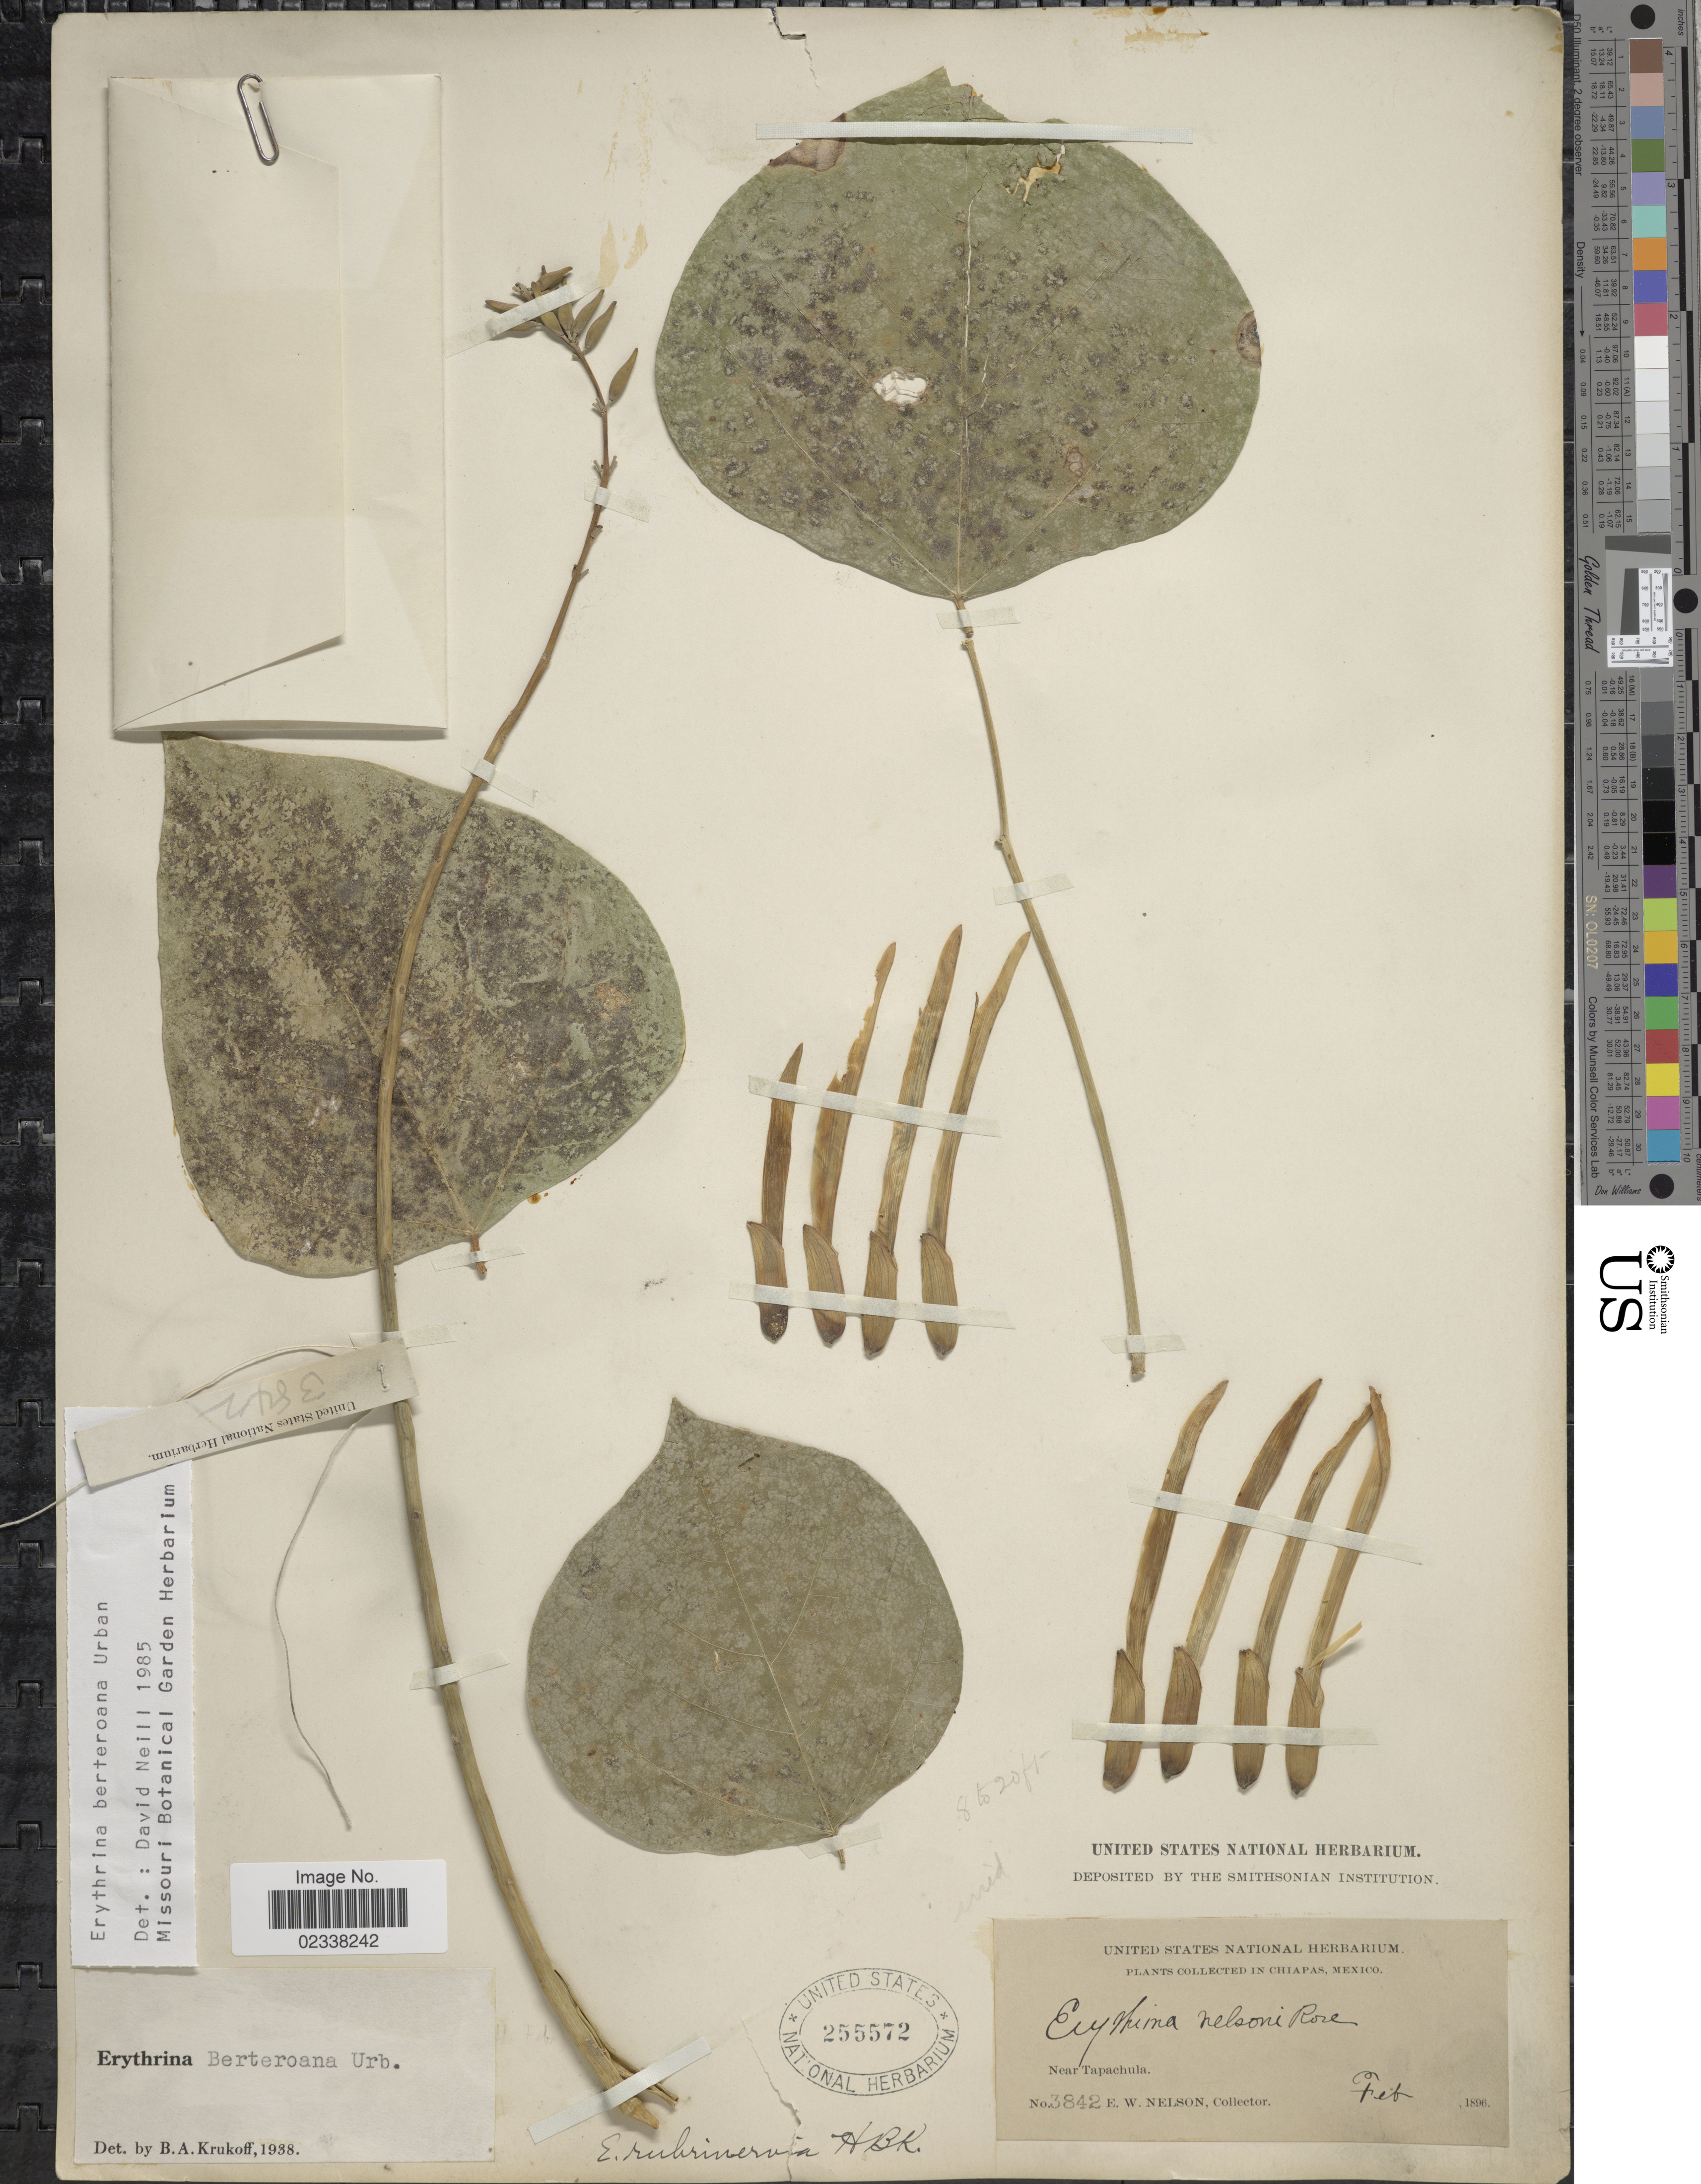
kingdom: Plantae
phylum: Tracheophyta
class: Magnoliopsida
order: Fabales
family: Fabaceae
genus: Erythrina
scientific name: Erythrina berteroana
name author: Urb.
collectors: E. W. Nelson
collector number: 3842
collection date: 1896-02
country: Mexico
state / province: Chiapas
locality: Near Tapachula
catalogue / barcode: US 255572